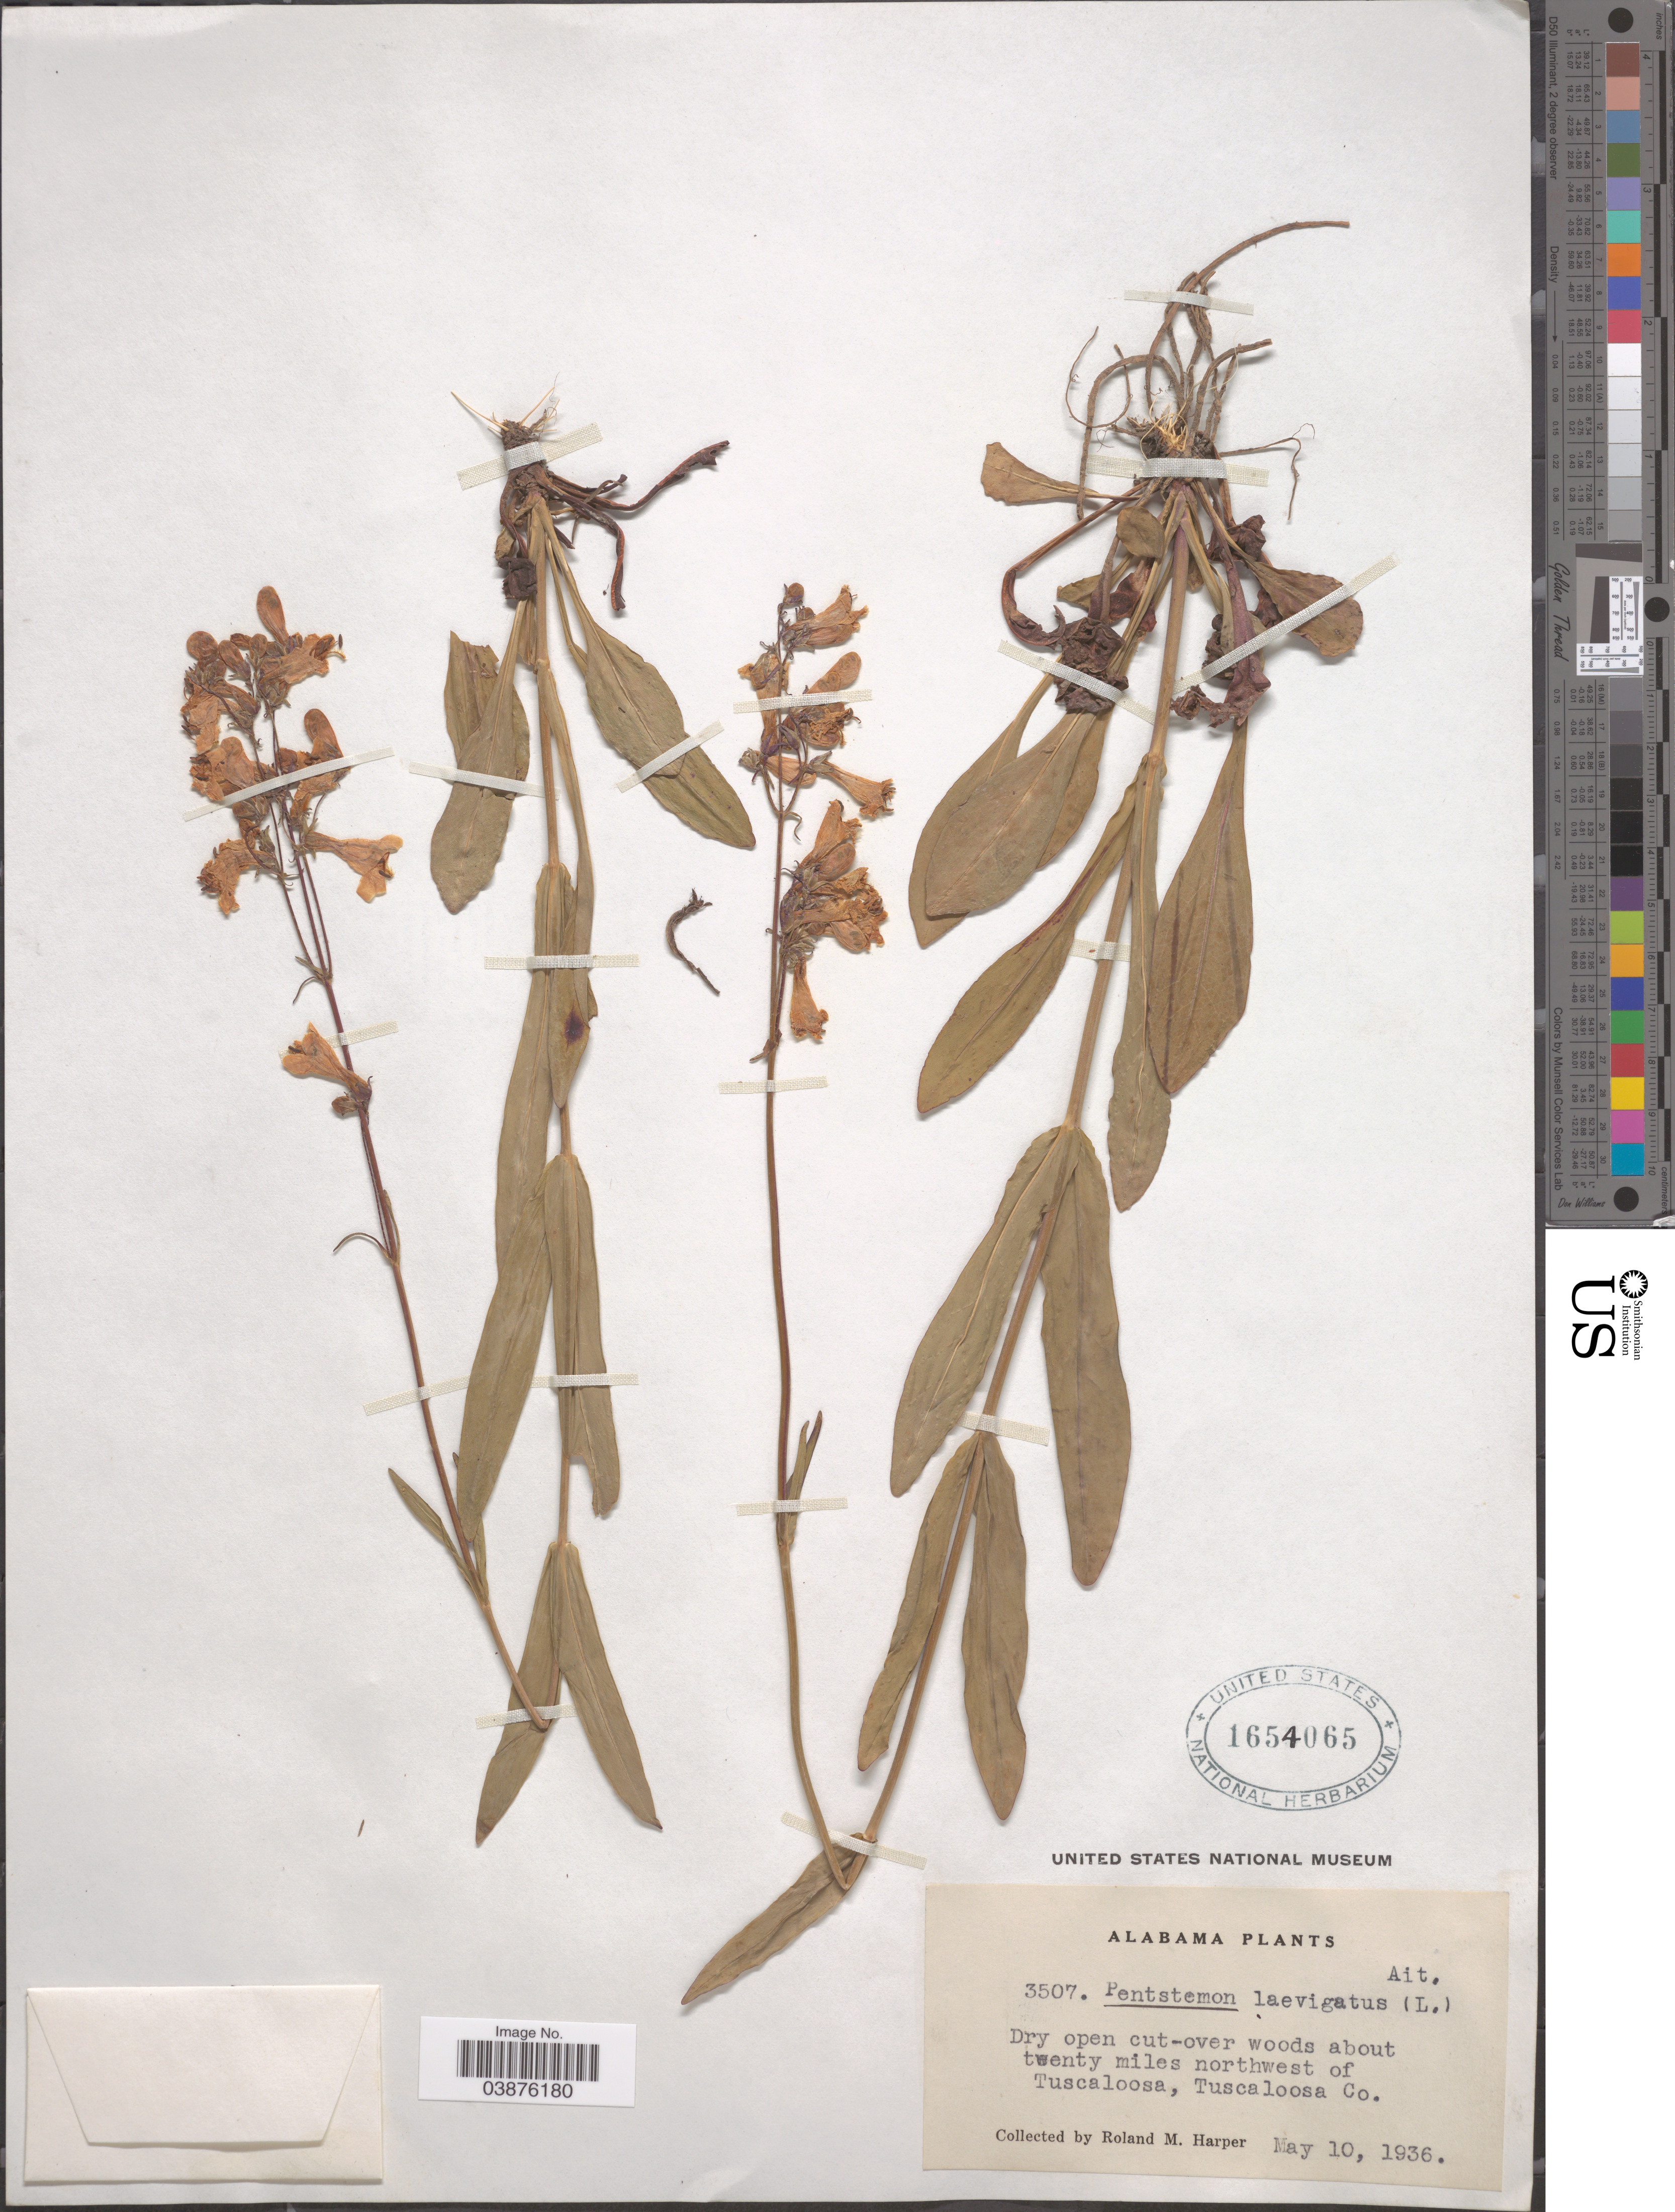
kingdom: Plantae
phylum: Tracheophyta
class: Magnoliopsida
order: Lamiales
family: Plantaginaceae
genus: Penstemon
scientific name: Penstemon laevigatus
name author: Aiton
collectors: R. M. Harper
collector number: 3507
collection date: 1936-05-10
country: United States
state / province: Alabama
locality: About twenty miles northwest of Tuscaloosa, Tuscaloosa Co.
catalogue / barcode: US 1654065